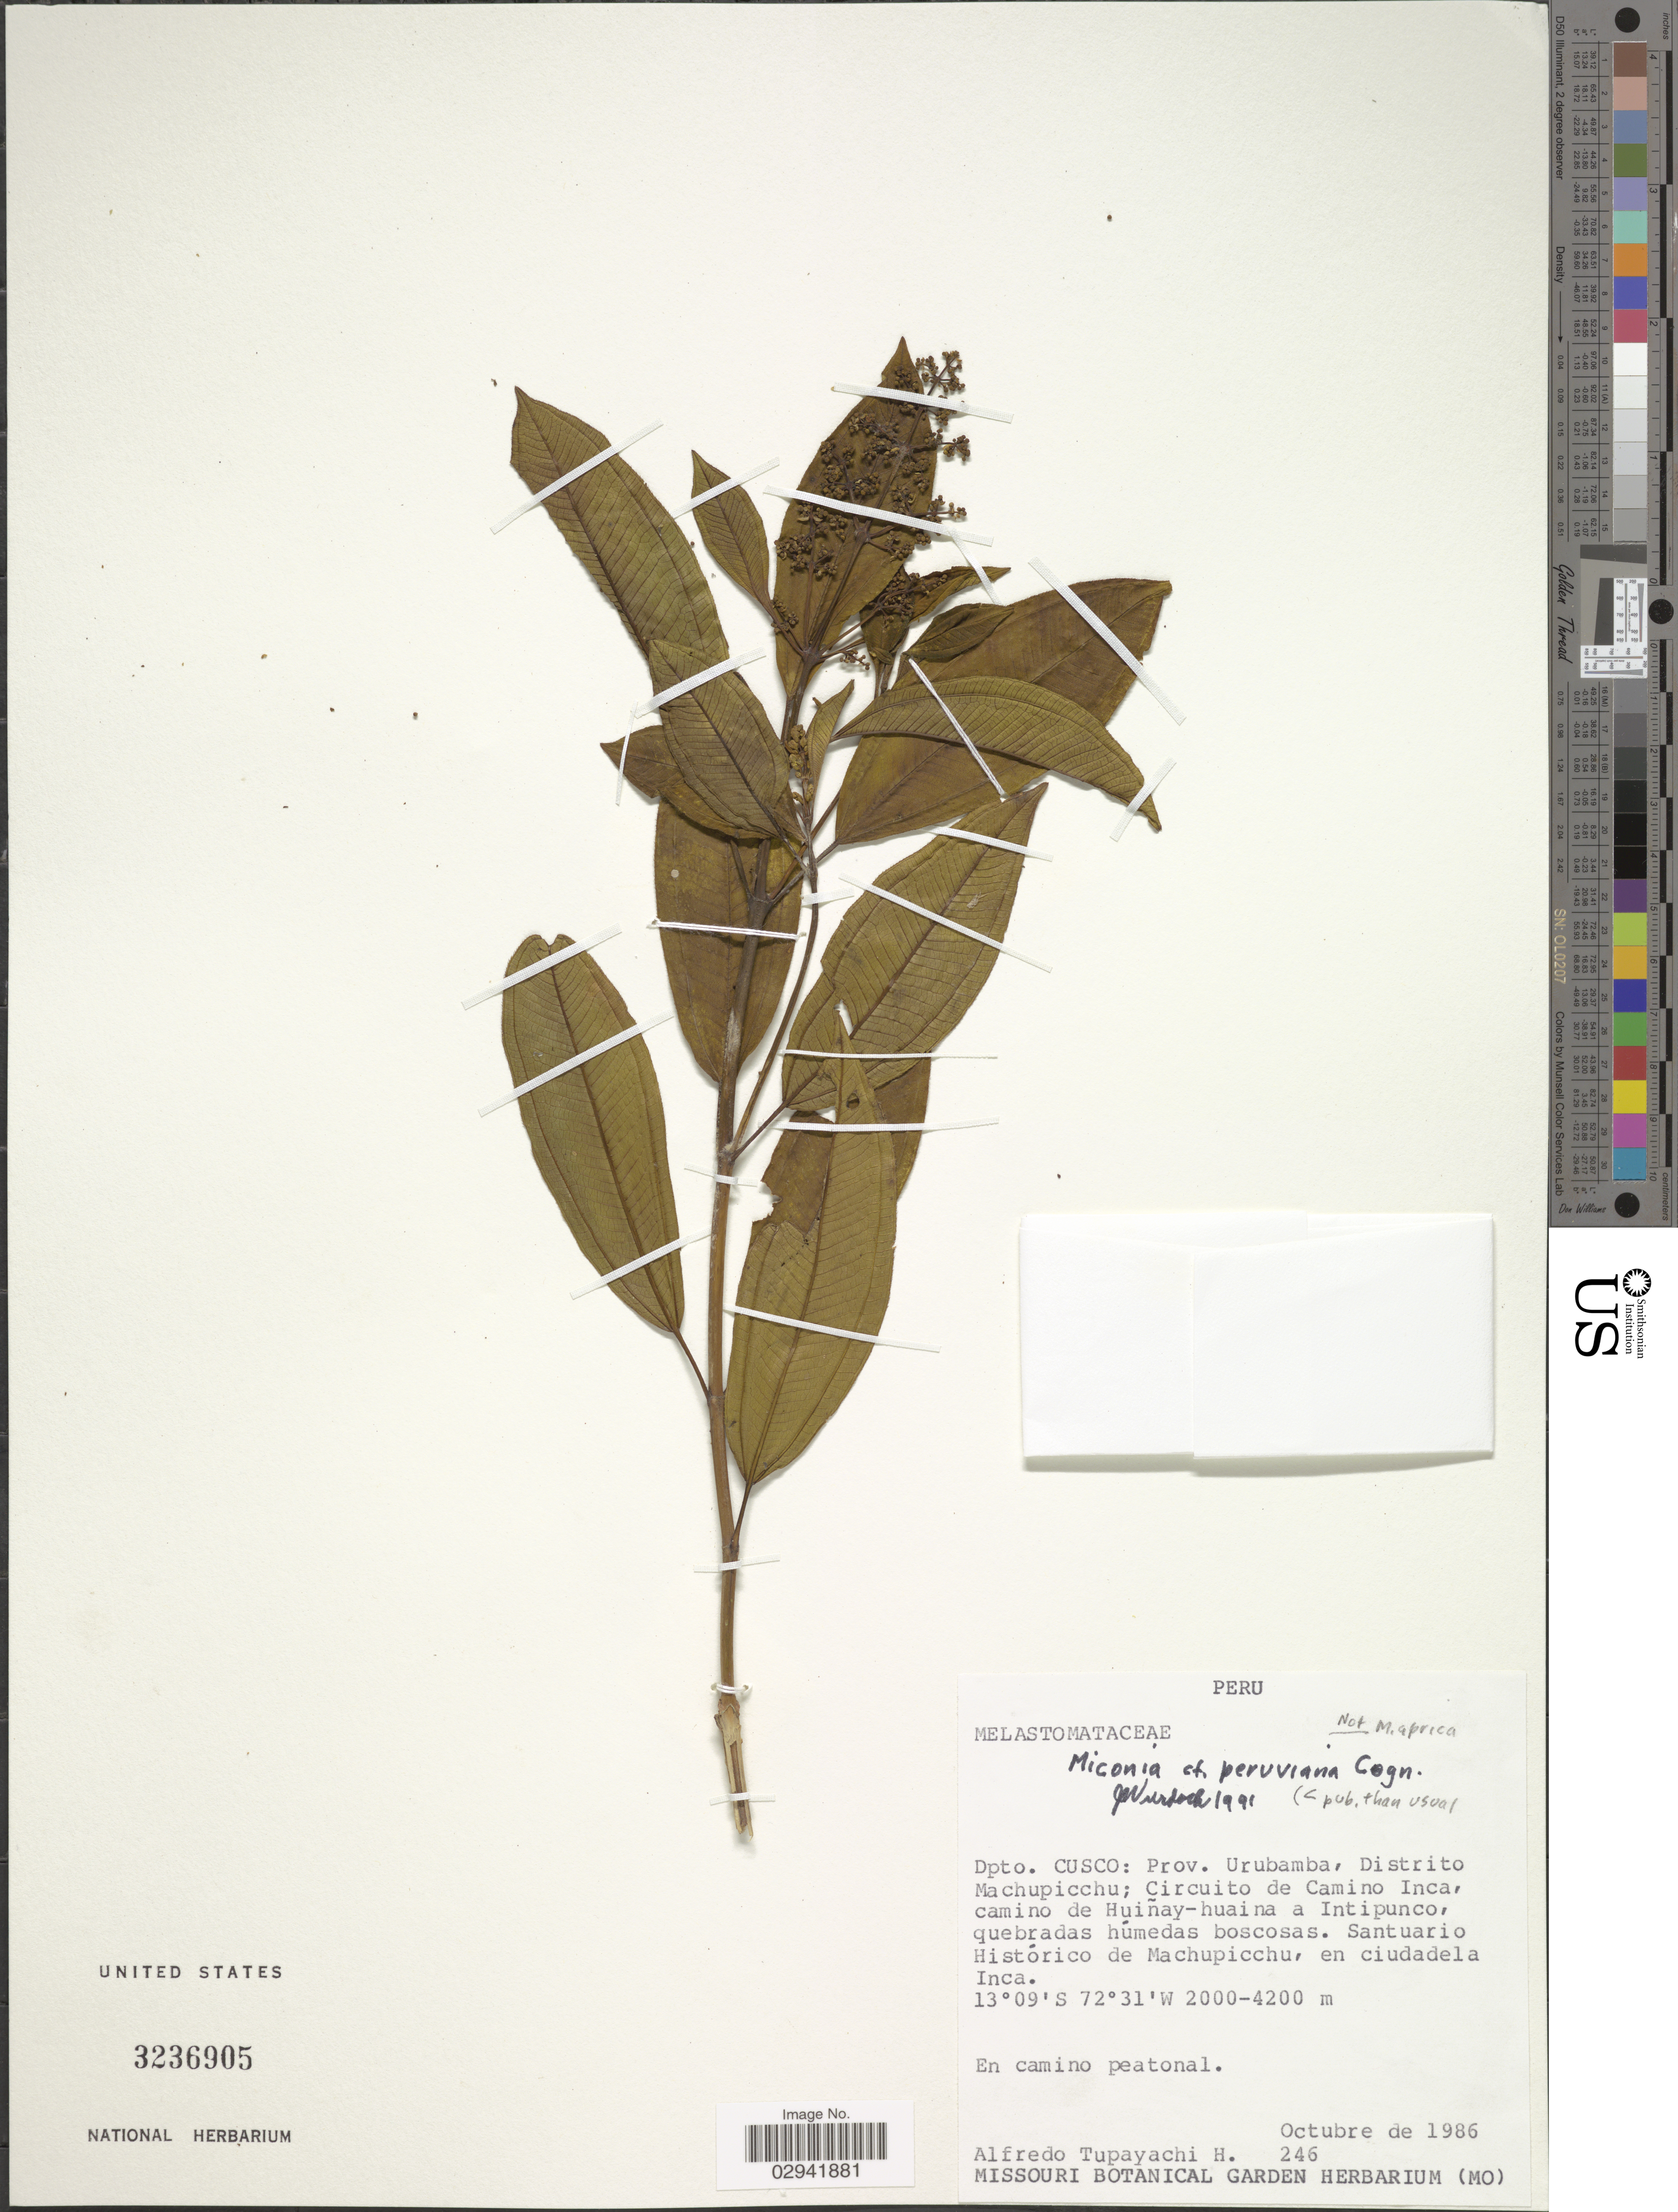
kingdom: Plantae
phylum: Tracheophyta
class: Magnoliopsida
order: Myrtales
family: Melastomataceae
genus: Miconia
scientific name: Miconia peruviana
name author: Cogn.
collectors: A. Tupayachi H.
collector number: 246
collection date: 1986-10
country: Peru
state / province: Cusco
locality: Dpto. Cusco: Prov. Urubamba, Distrito Machupicchu, Circuito de Camino Inca, camino de Huiñay-huaina a Intipunco, quebradas húmedas boscosas. Santuario Histórico de Machupicchu, en ciudadela Inca.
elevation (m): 2000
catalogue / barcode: US 3236905